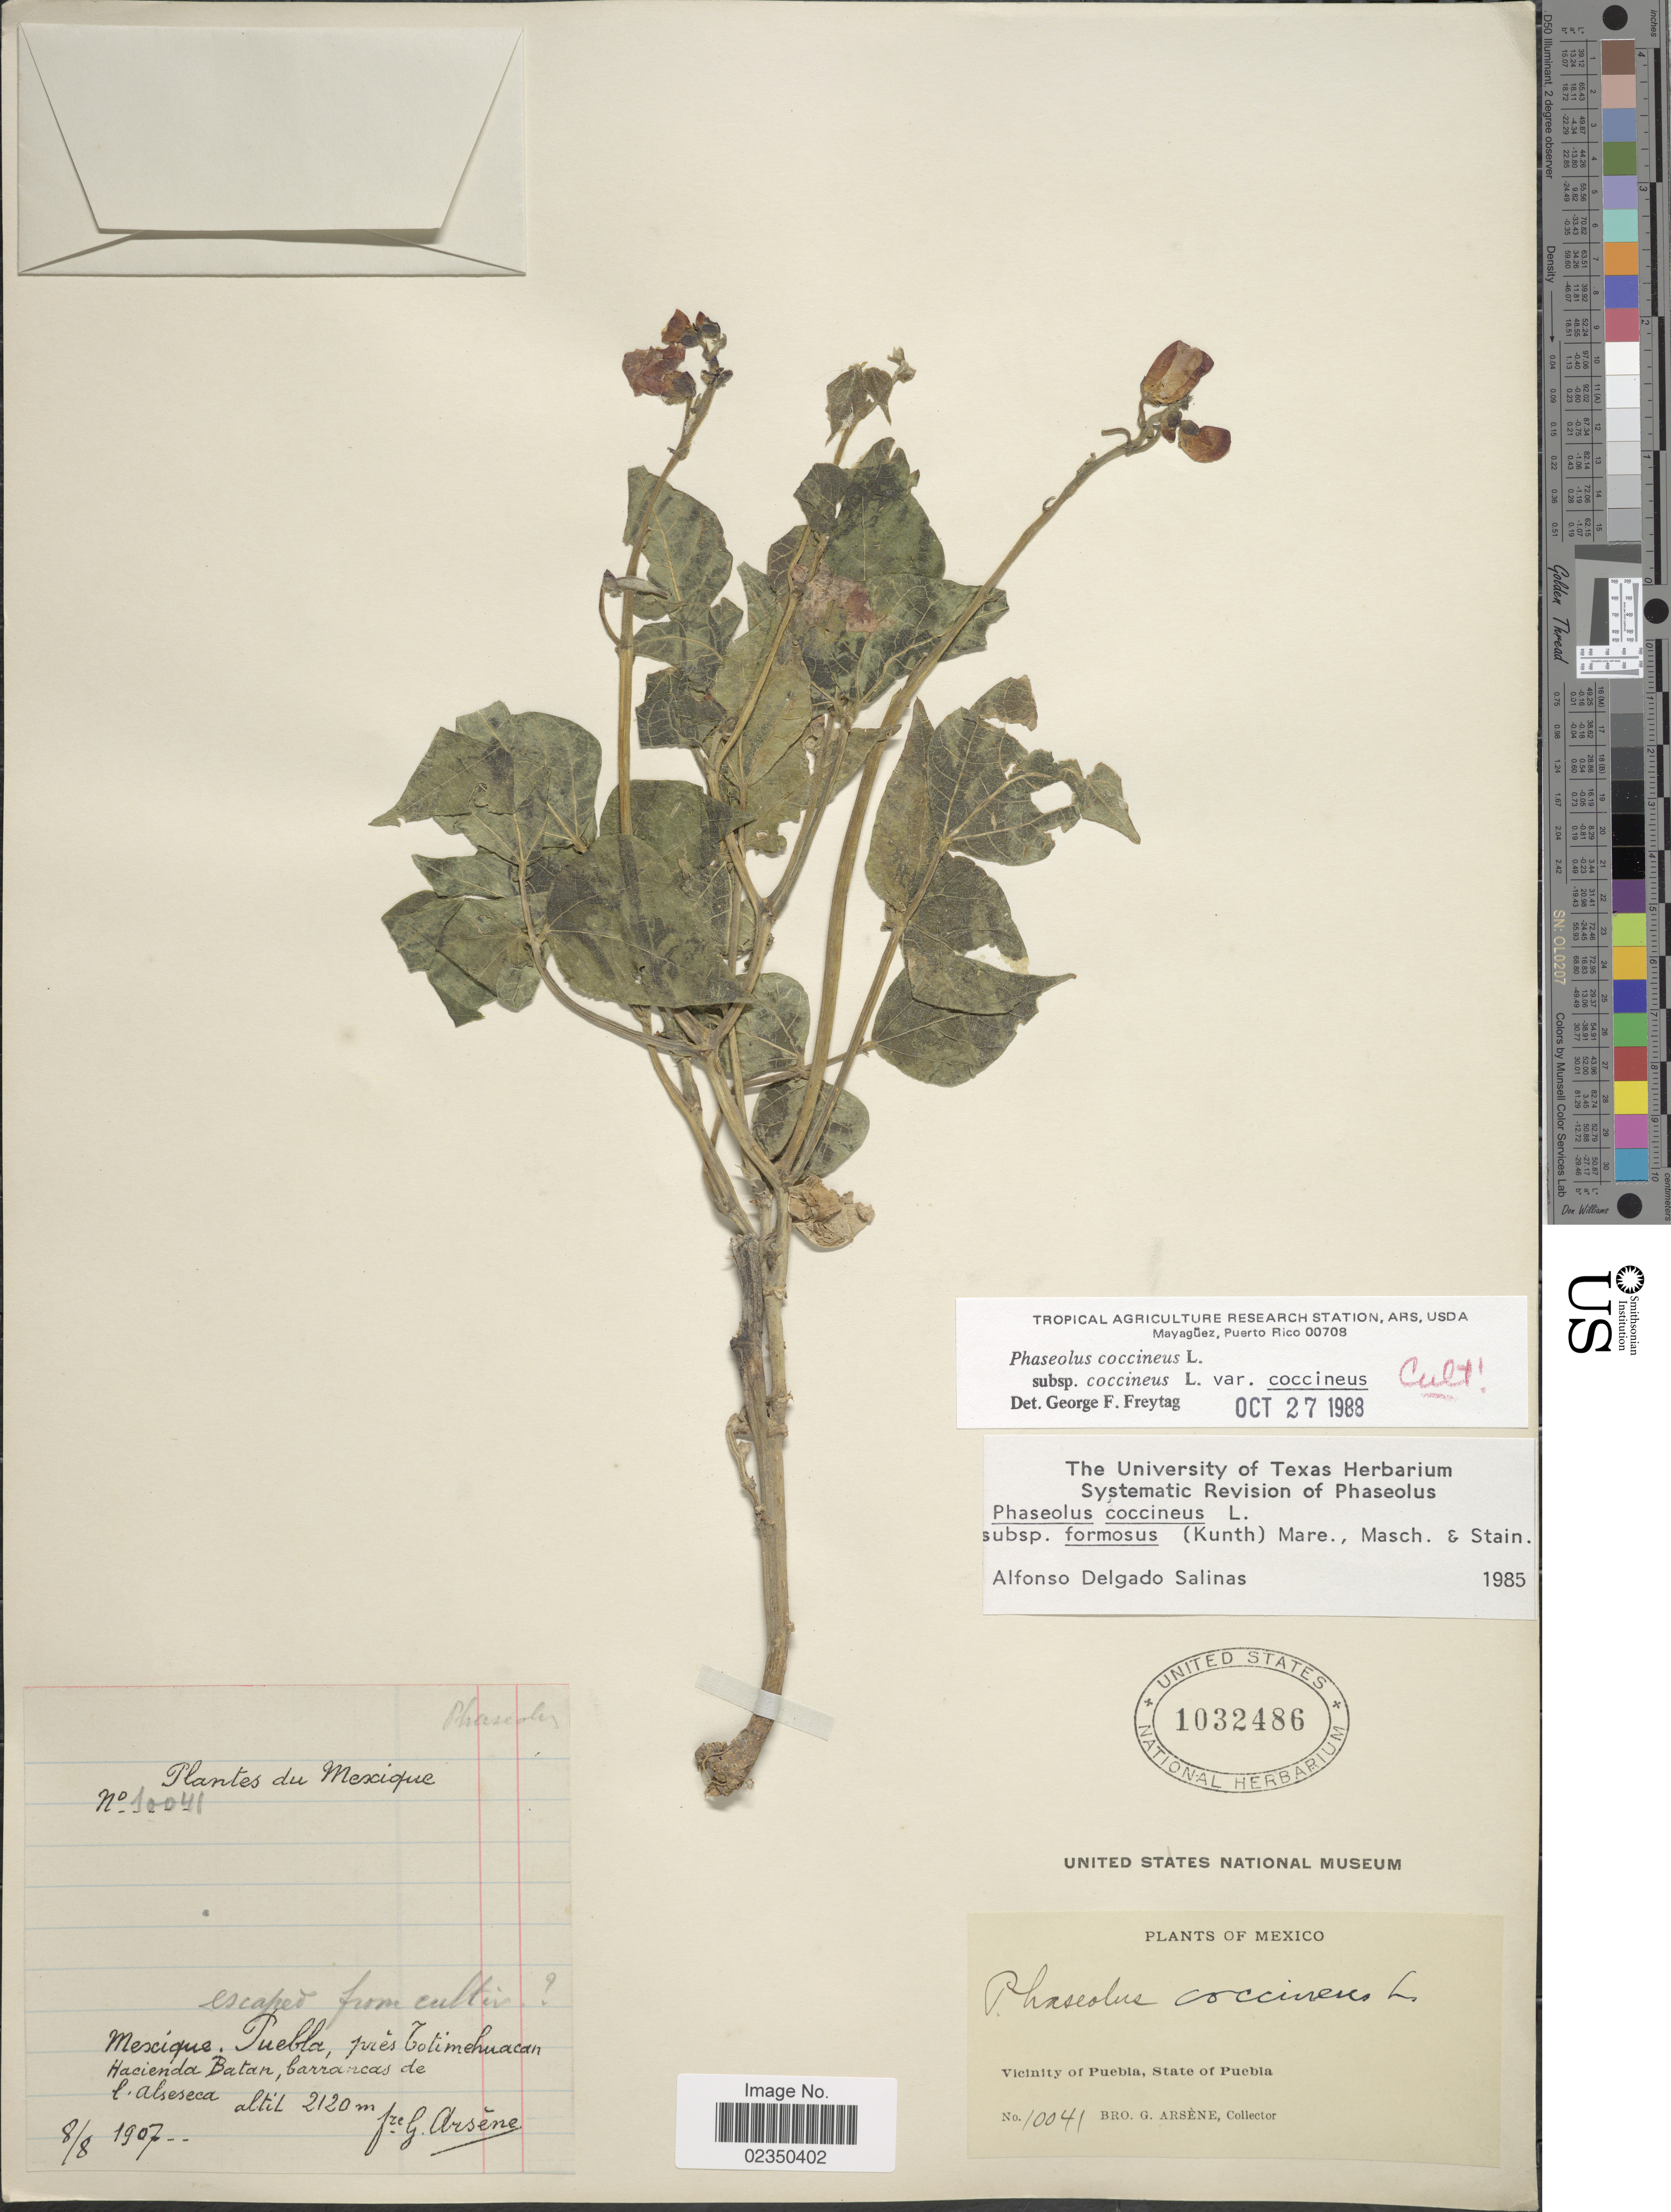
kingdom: Plantae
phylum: Tracheophyta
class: Magnoliopsida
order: Fabales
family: Fabaceae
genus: Phaseolus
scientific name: Phaseolus coccineus var. coccineus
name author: L.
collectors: Bro. G. Arsène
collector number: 10041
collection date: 1907-08-08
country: Mexico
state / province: Puebla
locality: Pres Totimehuacan, Hacienda Batan, barrancas de l'Alseseca [Near Totimehuacan, Hacienda Batan, Alseseca canyons], escaped from cultiv. - Vicinity of Puebla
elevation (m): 2120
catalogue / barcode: US 1032486